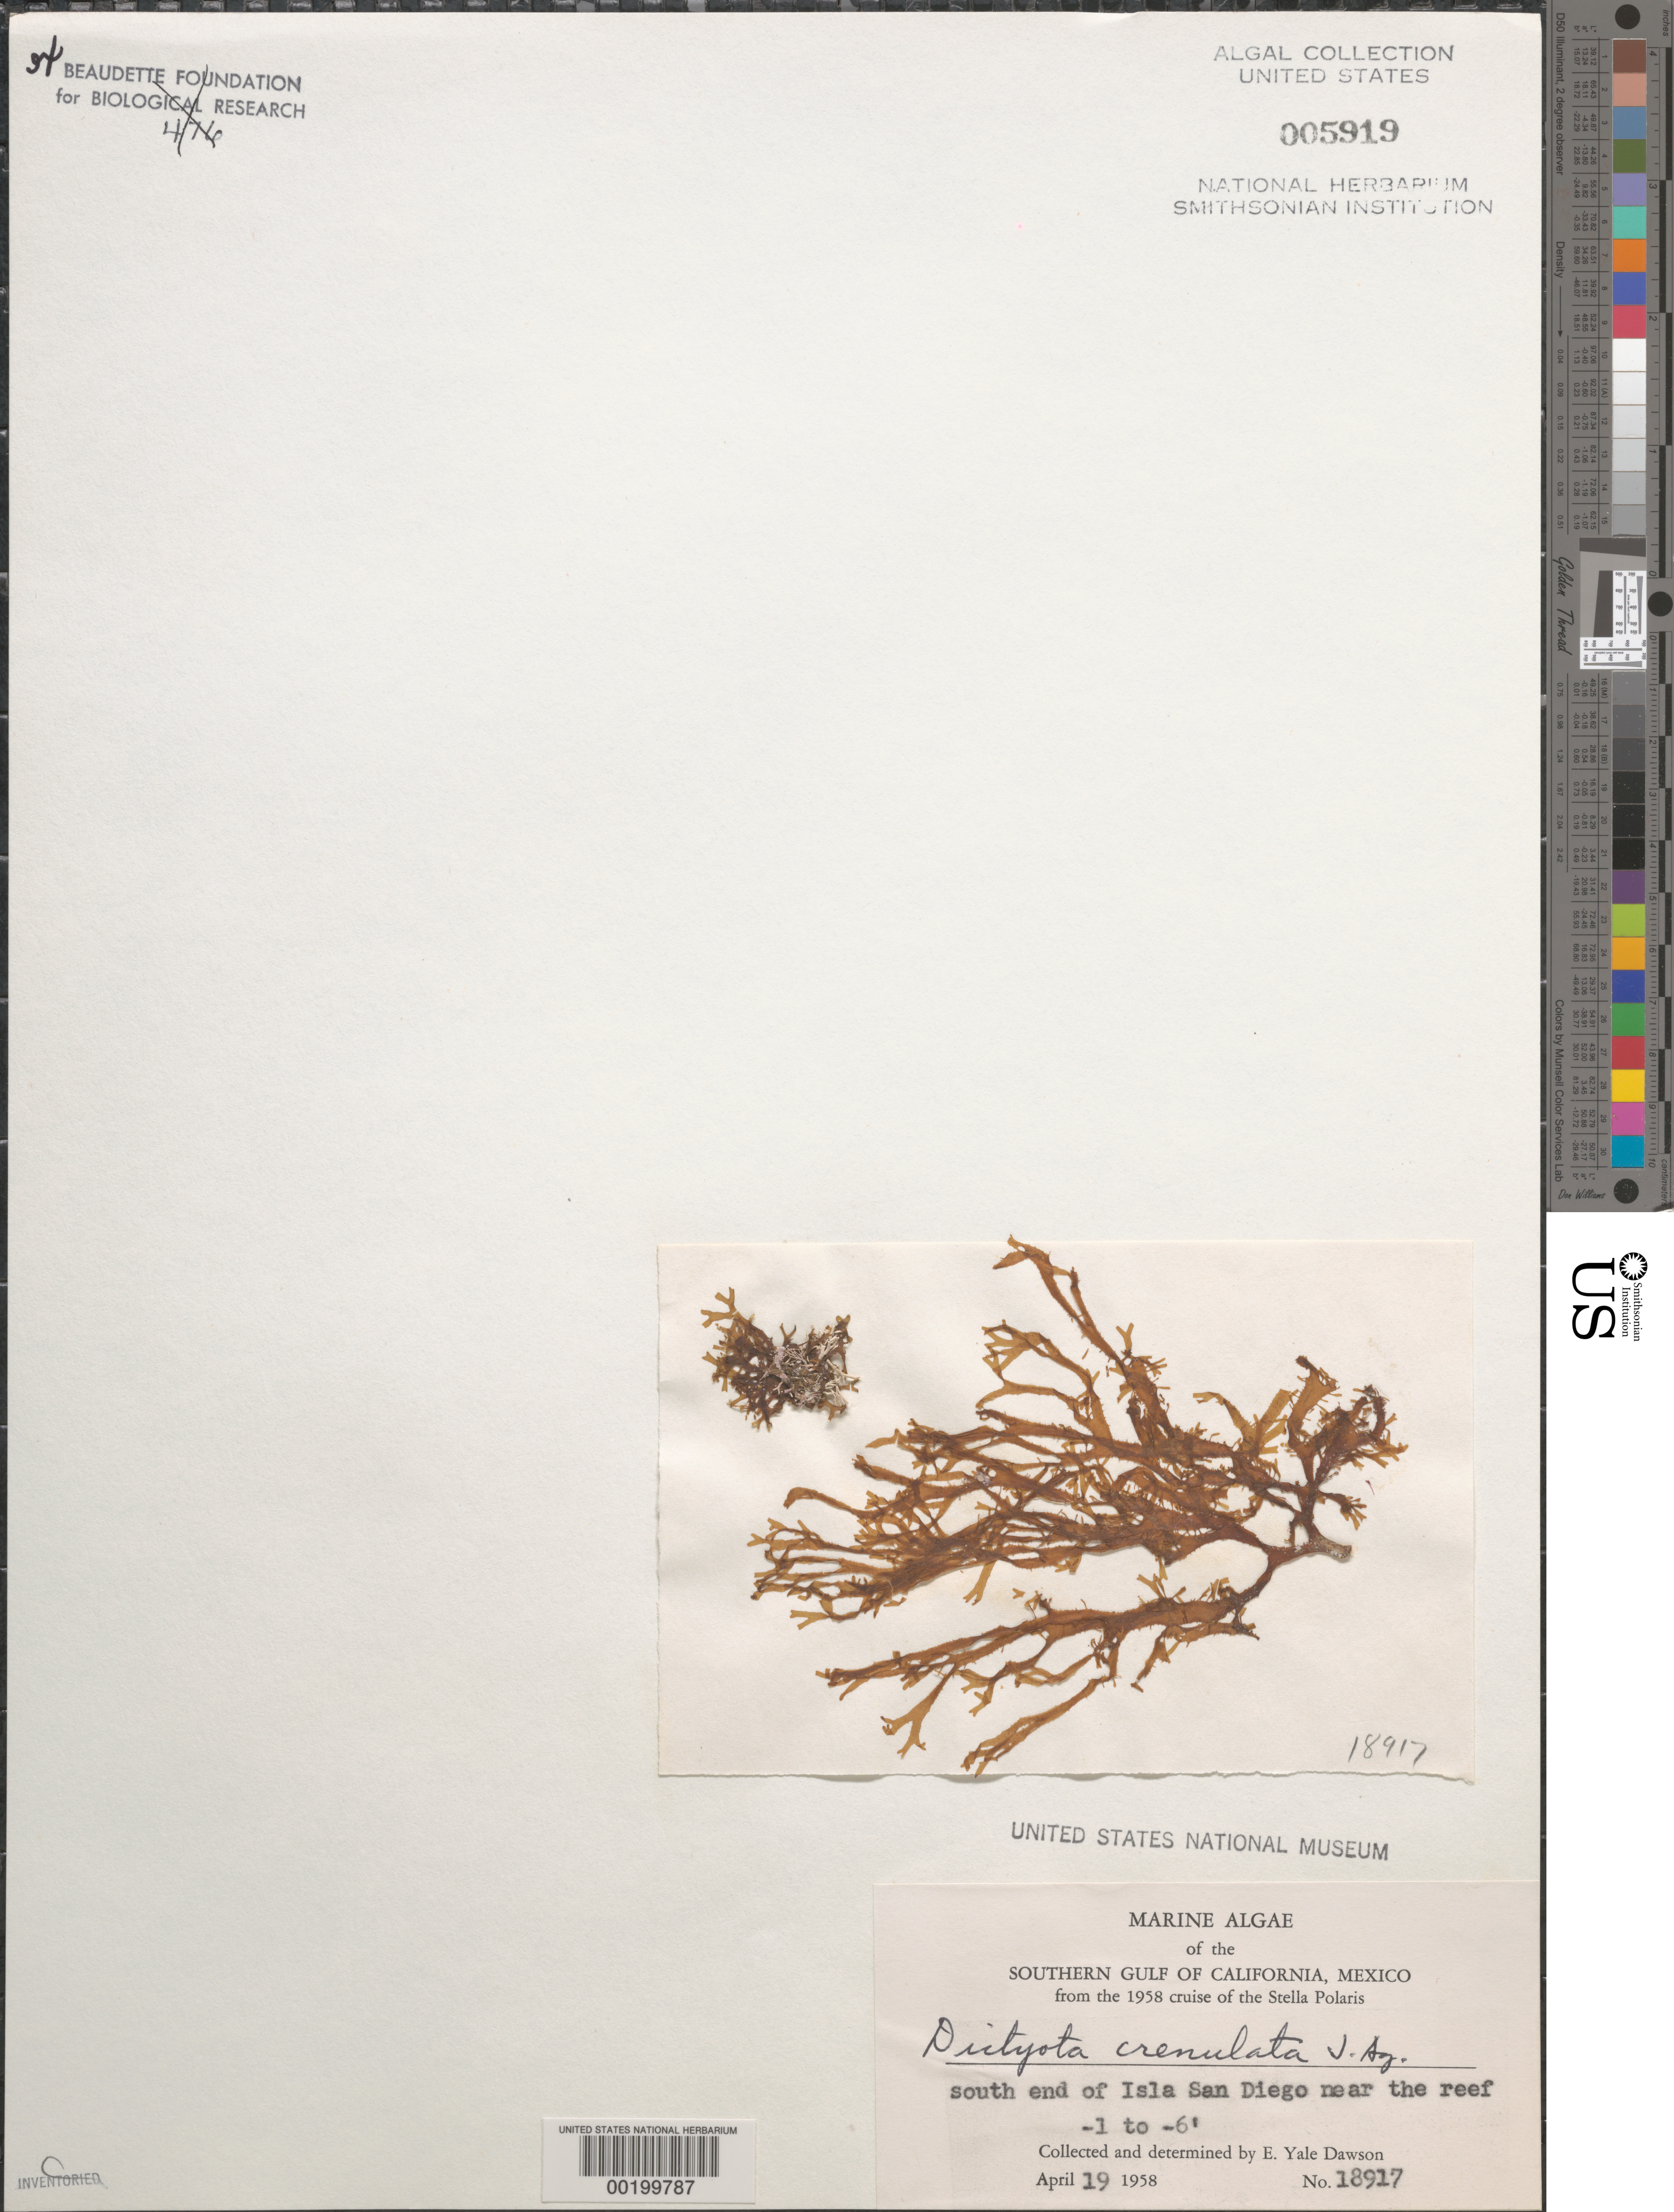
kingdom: Chromista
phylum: Ochrophyta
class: Phaeophyceae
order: Dictyotales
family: Dictyotaceae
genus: Dictyota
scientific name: Dictyota crenulata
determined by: Dawson, E. Y.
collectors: E. Y. Dawson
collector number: EYD 18917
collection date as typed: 19 Apr 1958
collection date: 1958-04-19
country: Mexico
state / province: Baja California Sur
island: Isla San Diego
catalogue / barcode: US 5919